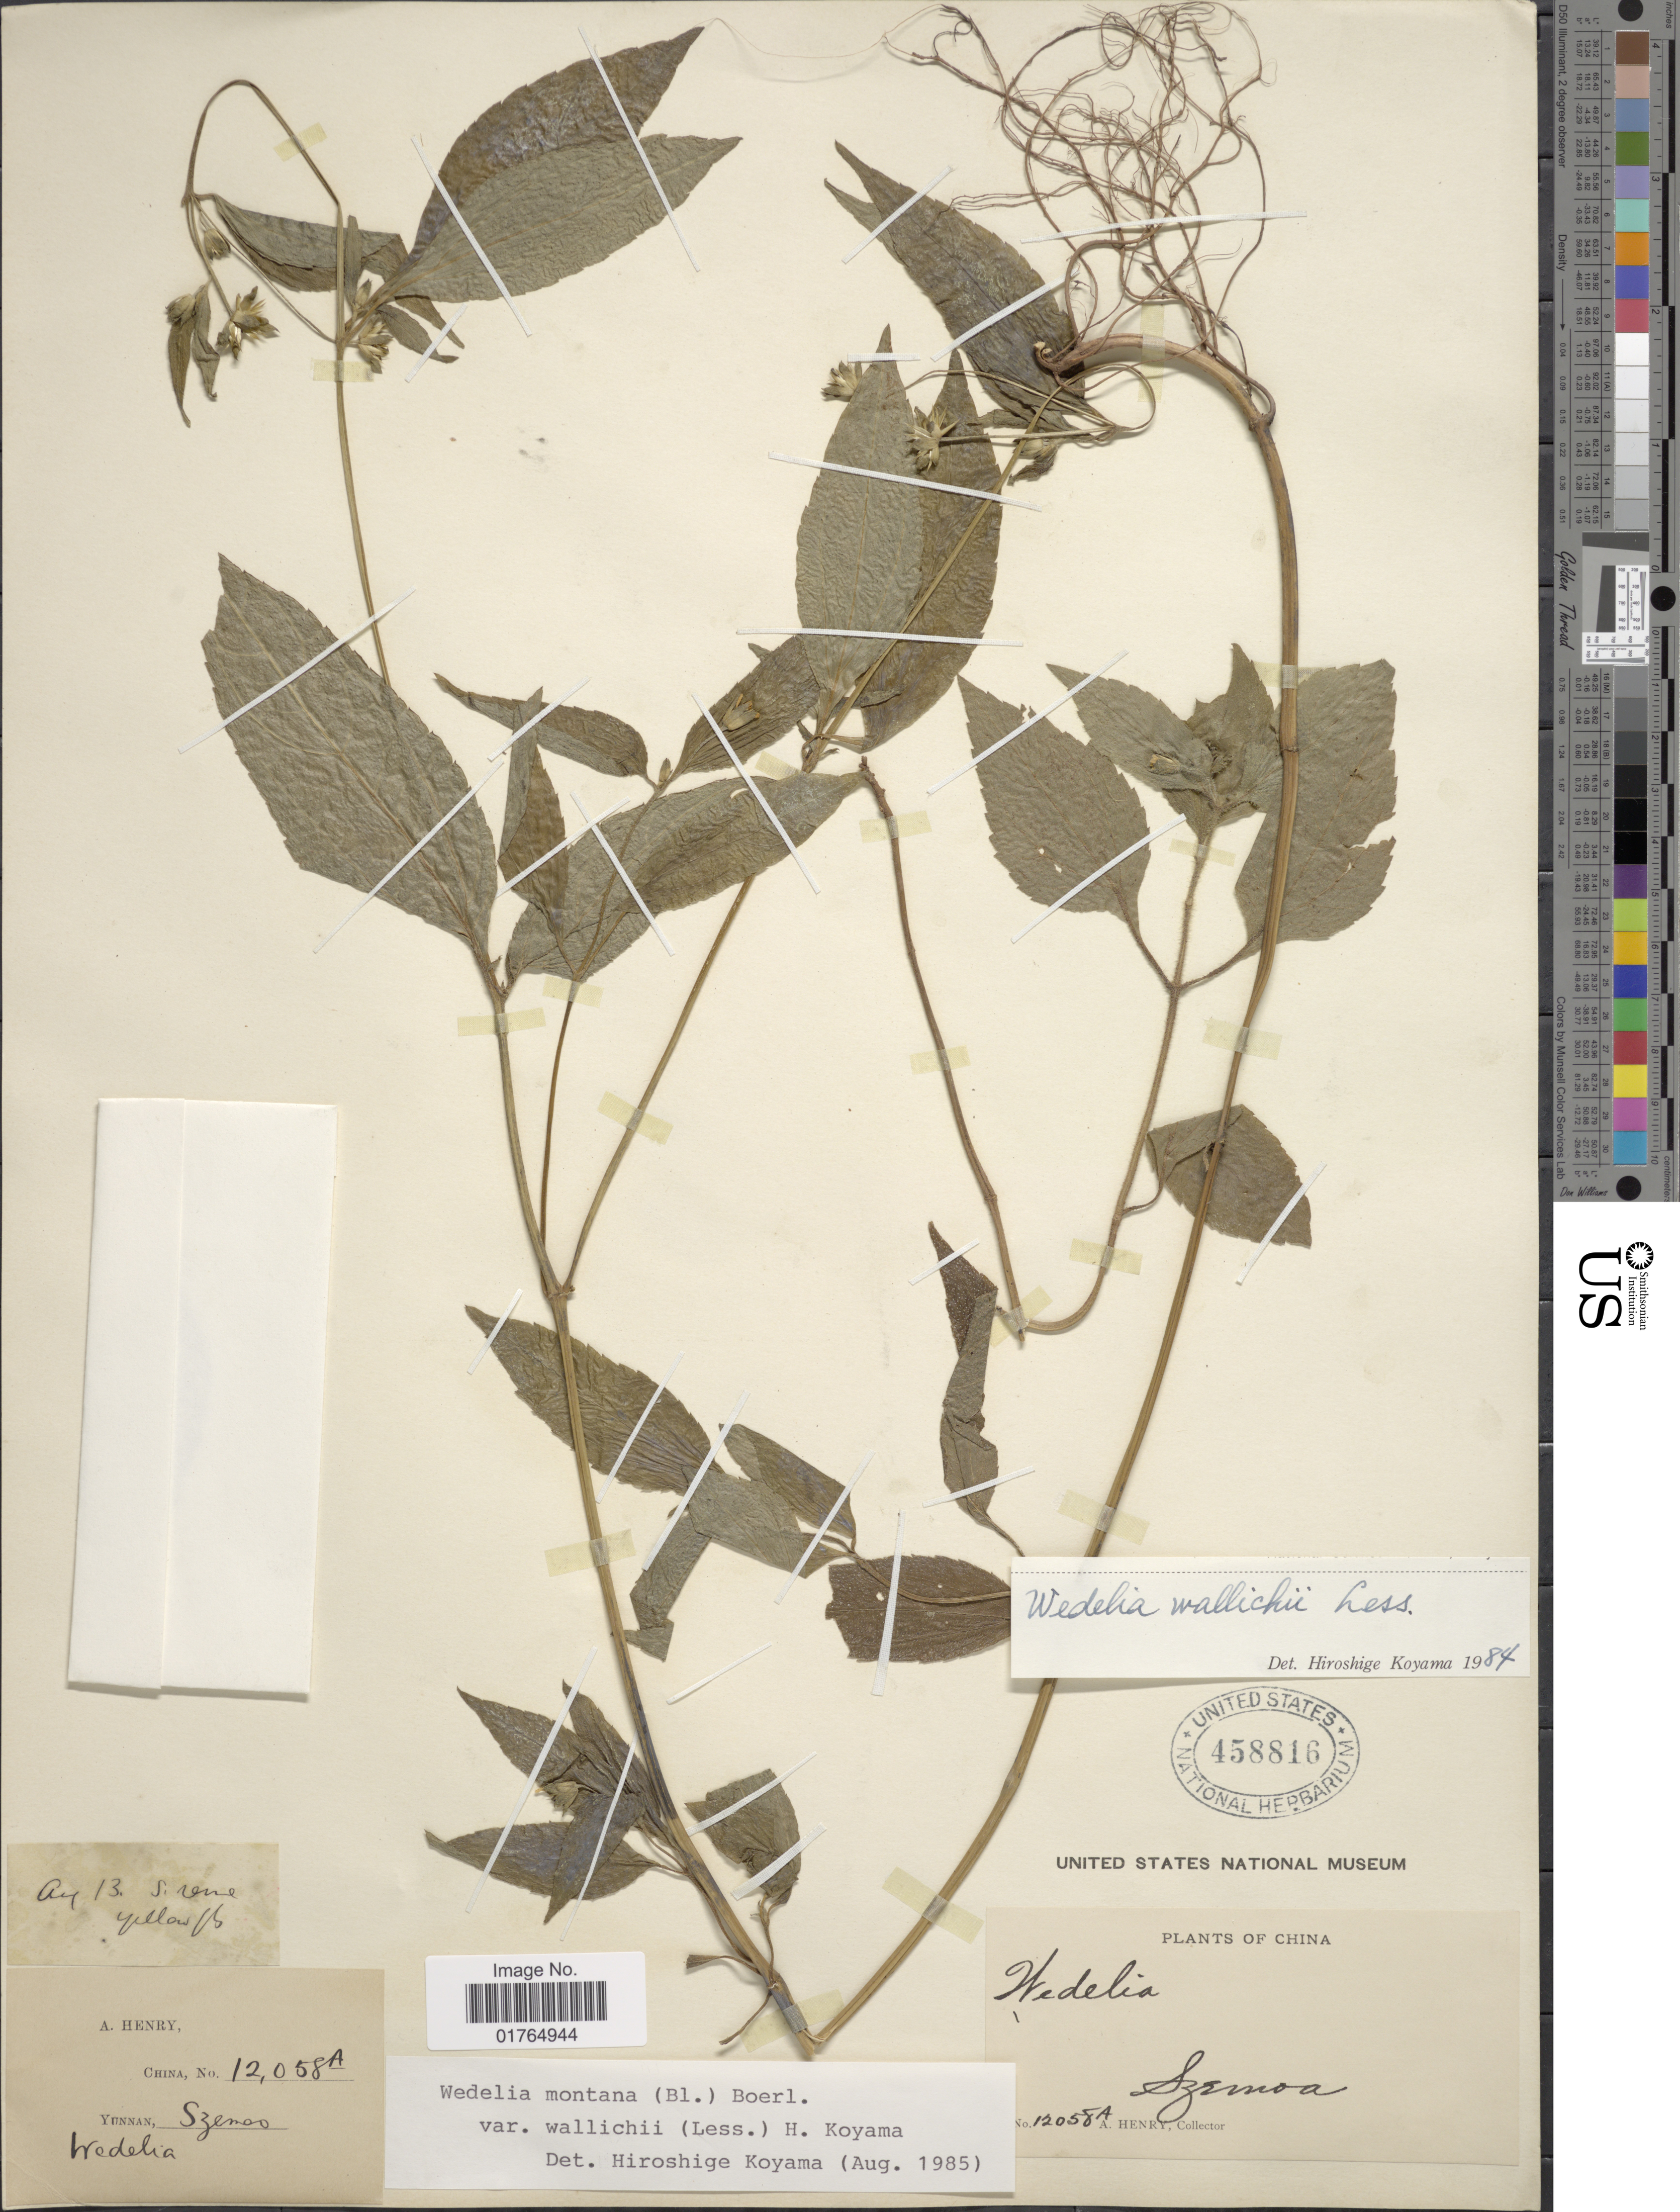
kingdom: Plantae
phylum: Tracheophyta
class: Magnoliopsida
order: Asterales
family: Asteraceae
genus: Wedelia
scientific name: Wedelia montana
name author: (Blume) Boerl.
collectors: A. Henry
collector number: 12058 A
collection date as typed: Transcribed d/m/y: /8/13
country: China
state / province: Yunnan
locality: Szemoa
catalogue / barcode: US 458816